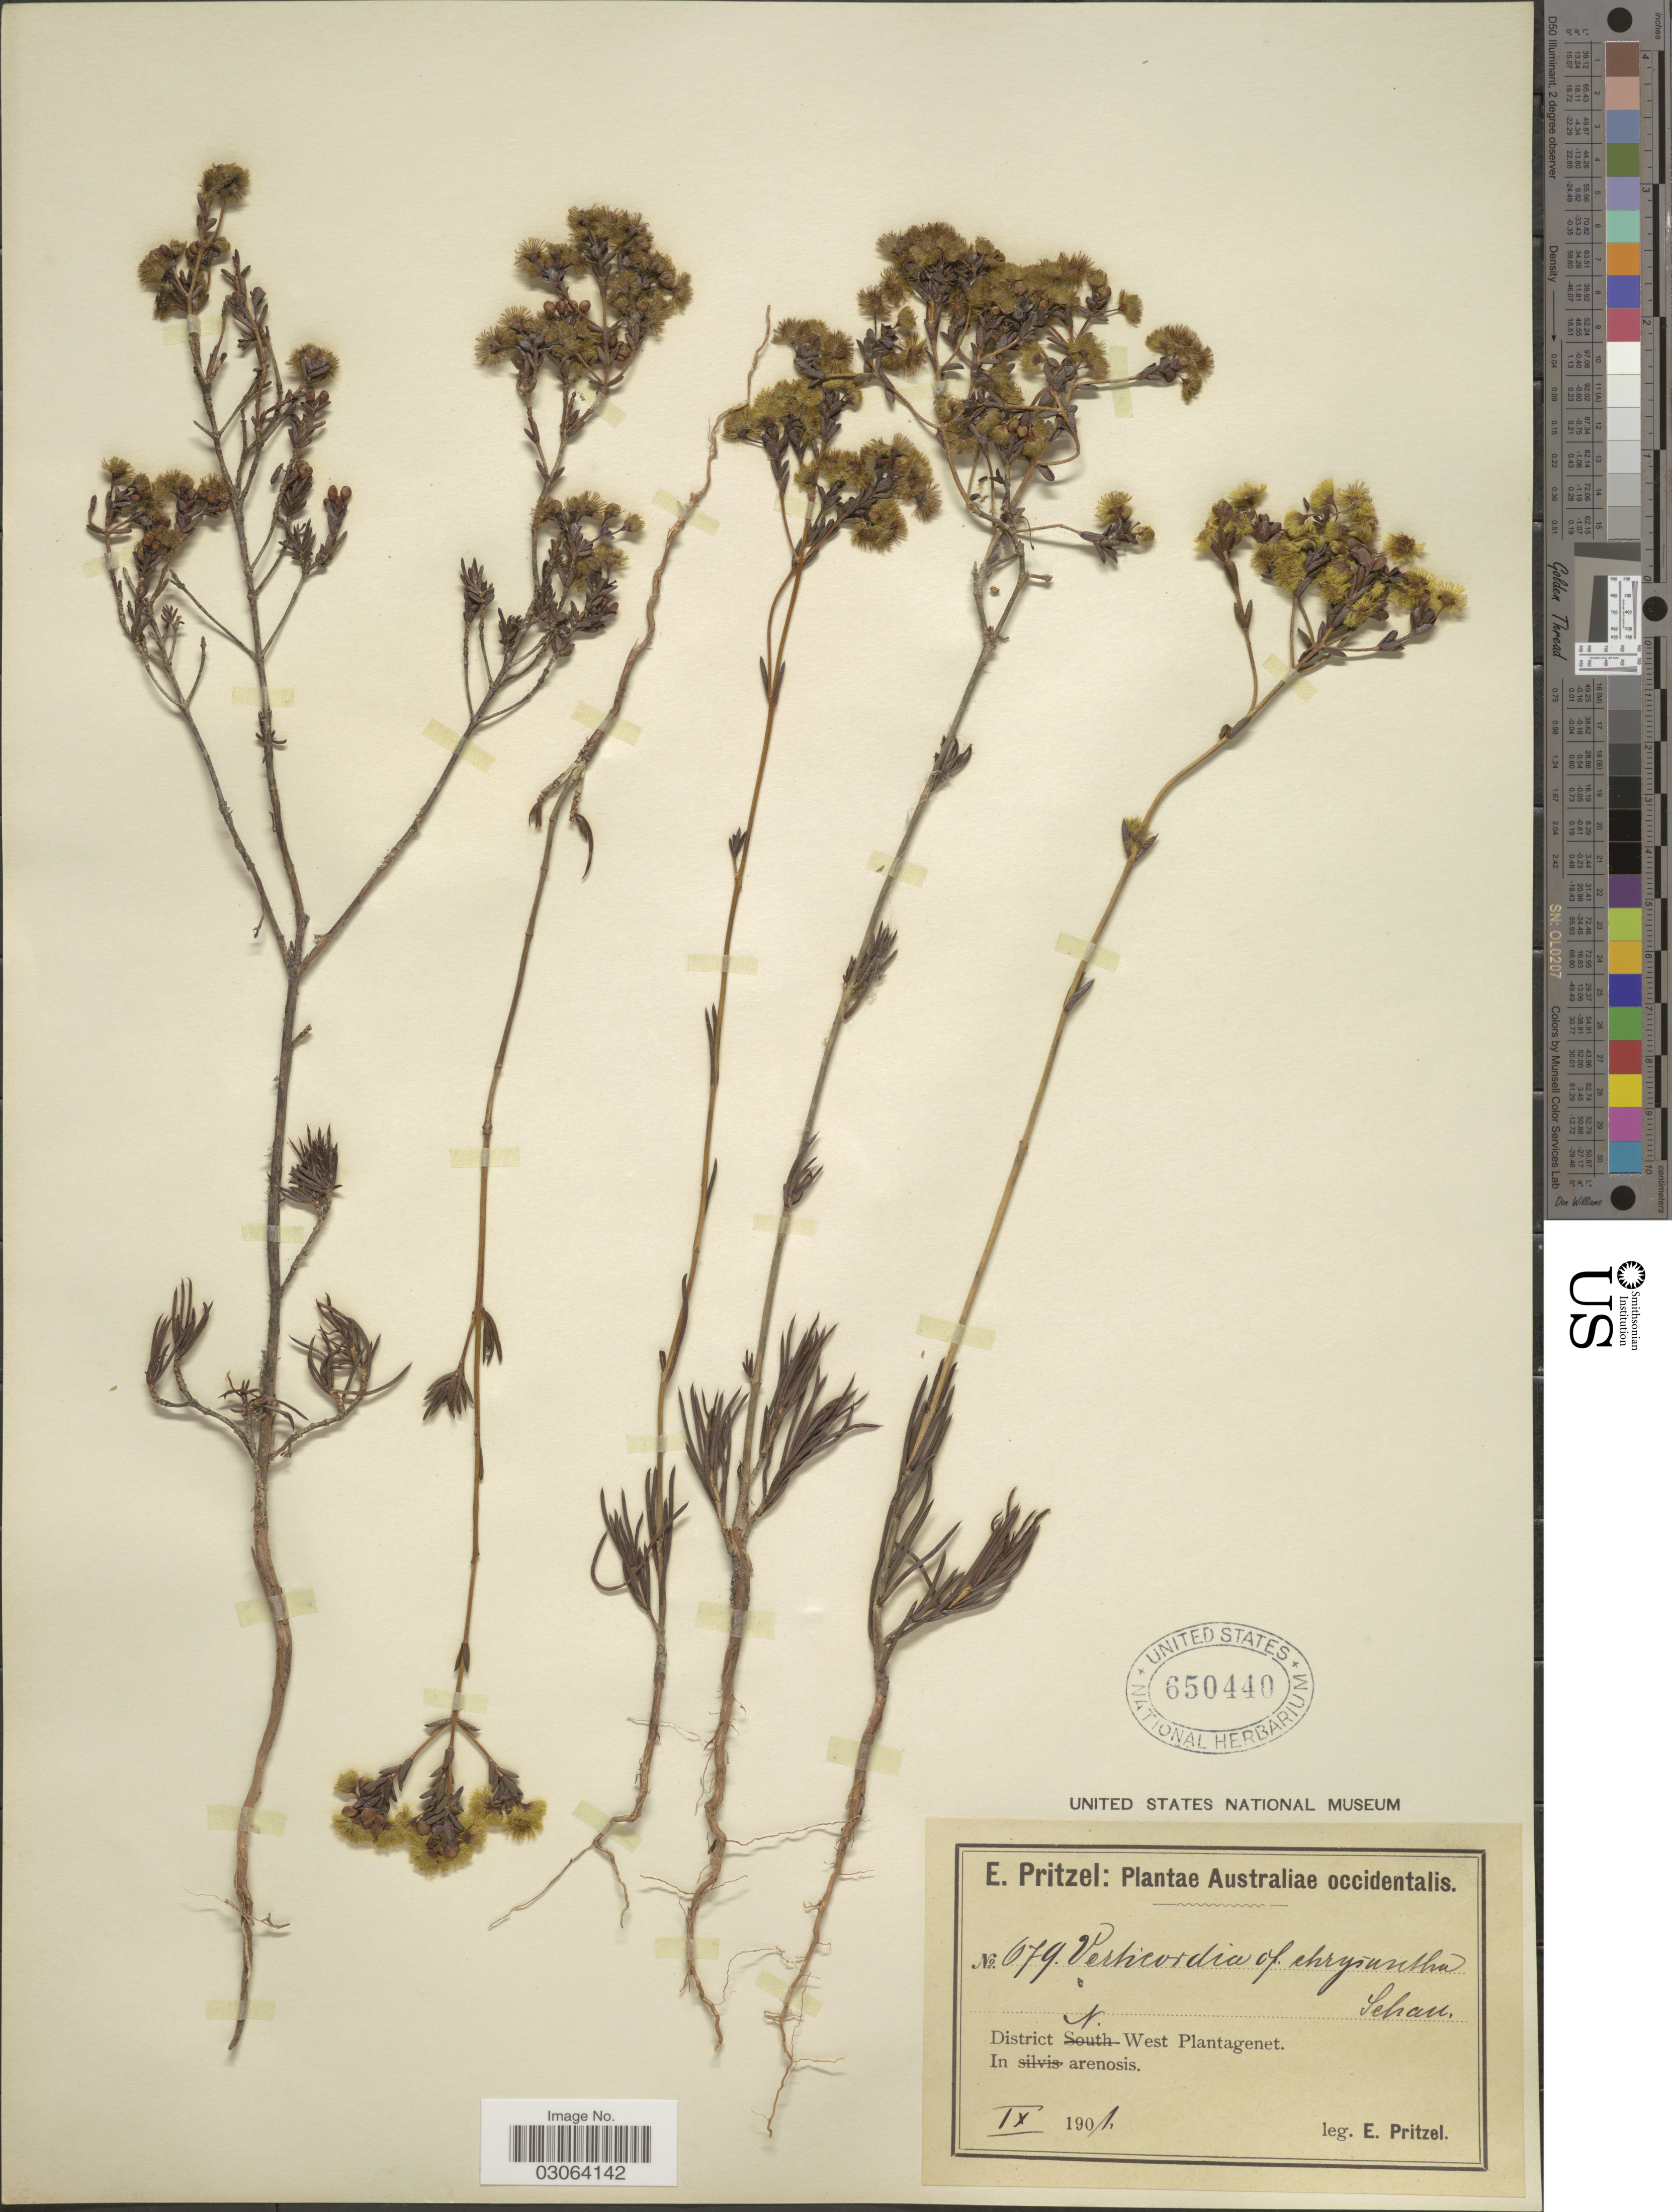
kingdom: Plantae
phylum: Tracheophyta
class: Magnoliopsida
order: Myrtales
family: Myrtaceae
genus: Verticordia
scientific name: Verticordia chrysantha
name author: Endl.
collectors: E. G. Pritzel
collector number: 679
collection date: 1901-09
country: Australia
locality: Australiae occidentalis, District N West Plantagnet, In arenosis.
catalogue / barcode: US 650440